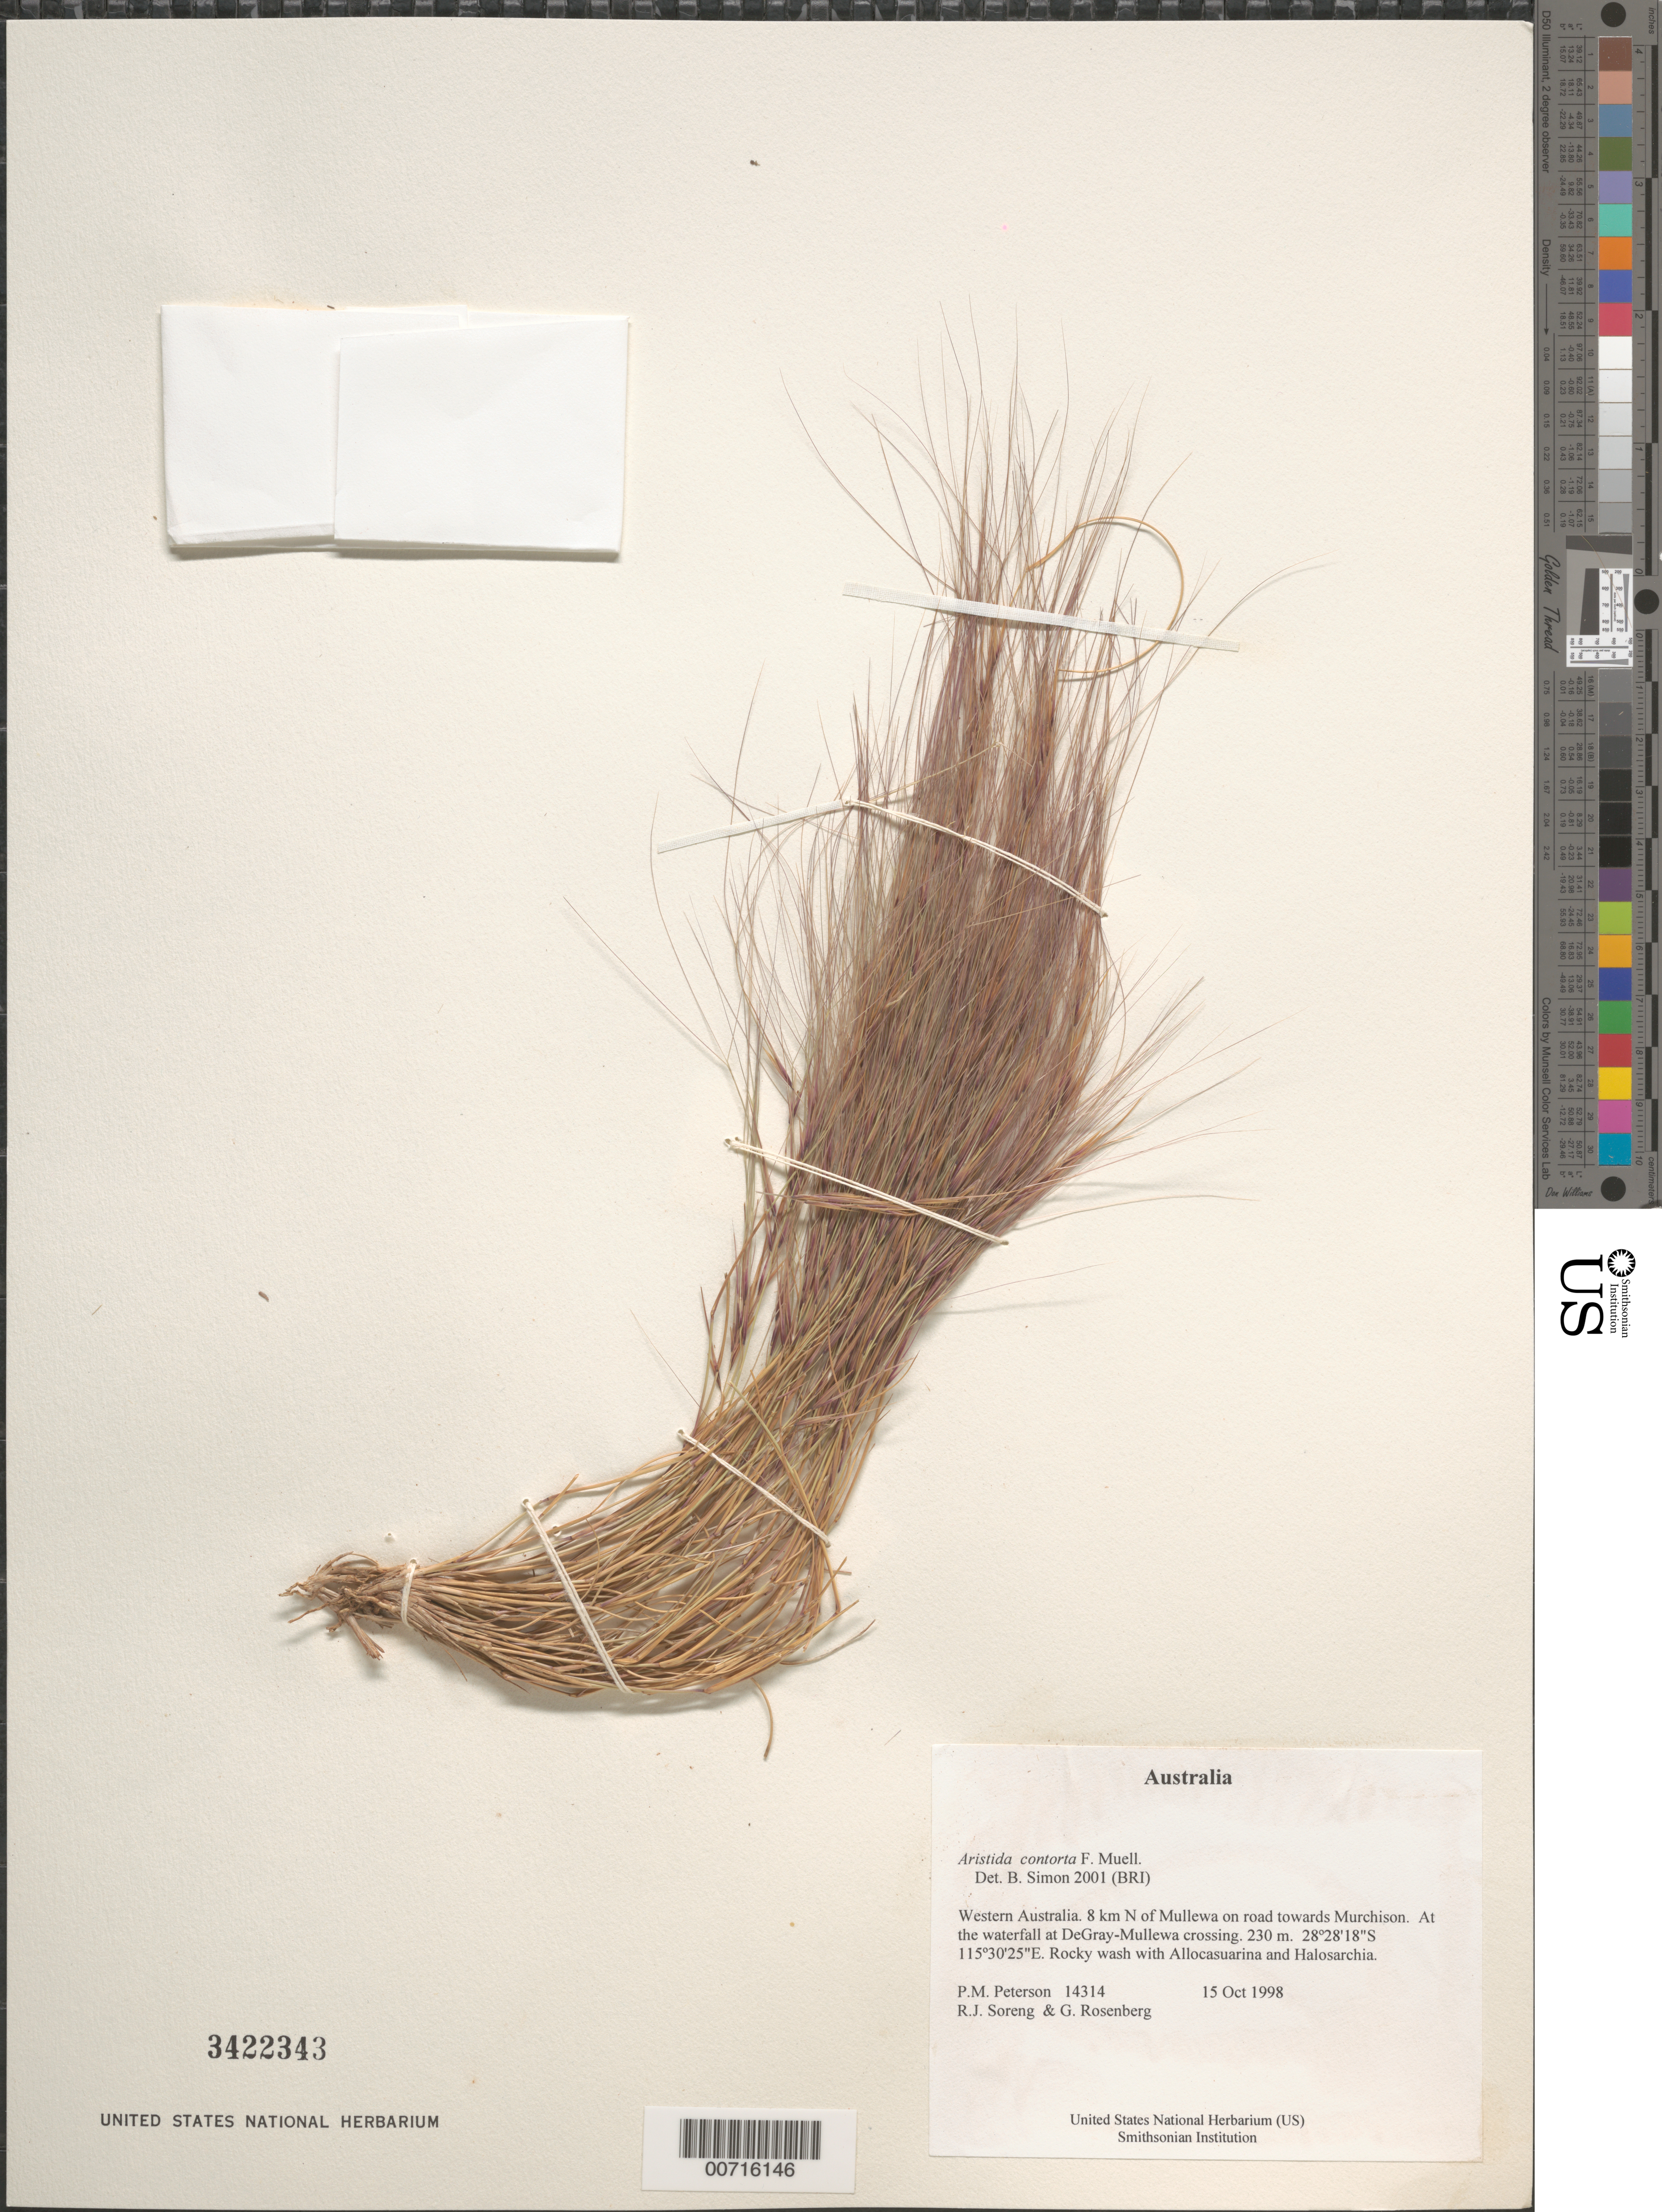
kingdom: Plantae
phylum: Tracheophyta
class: Liliopsida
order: Poales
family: Poaceae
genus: Aristida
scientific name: Aristida contorta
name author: F. Muell.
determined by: Simon, B.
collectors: P. M. Peterson, R. J. Soreng & G. Rosenberg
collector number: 14314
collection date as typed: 15 Oct 1998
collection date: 1998-10-15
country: Australia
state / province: Western Australia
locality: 8 km N of Mullewa on road towards Murchison. At the waterfall at DeGray-Mullewa crossing.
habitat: Rocky wash with Allocasuarina and Halosarchia.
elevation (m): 230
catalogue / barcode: US 3422343